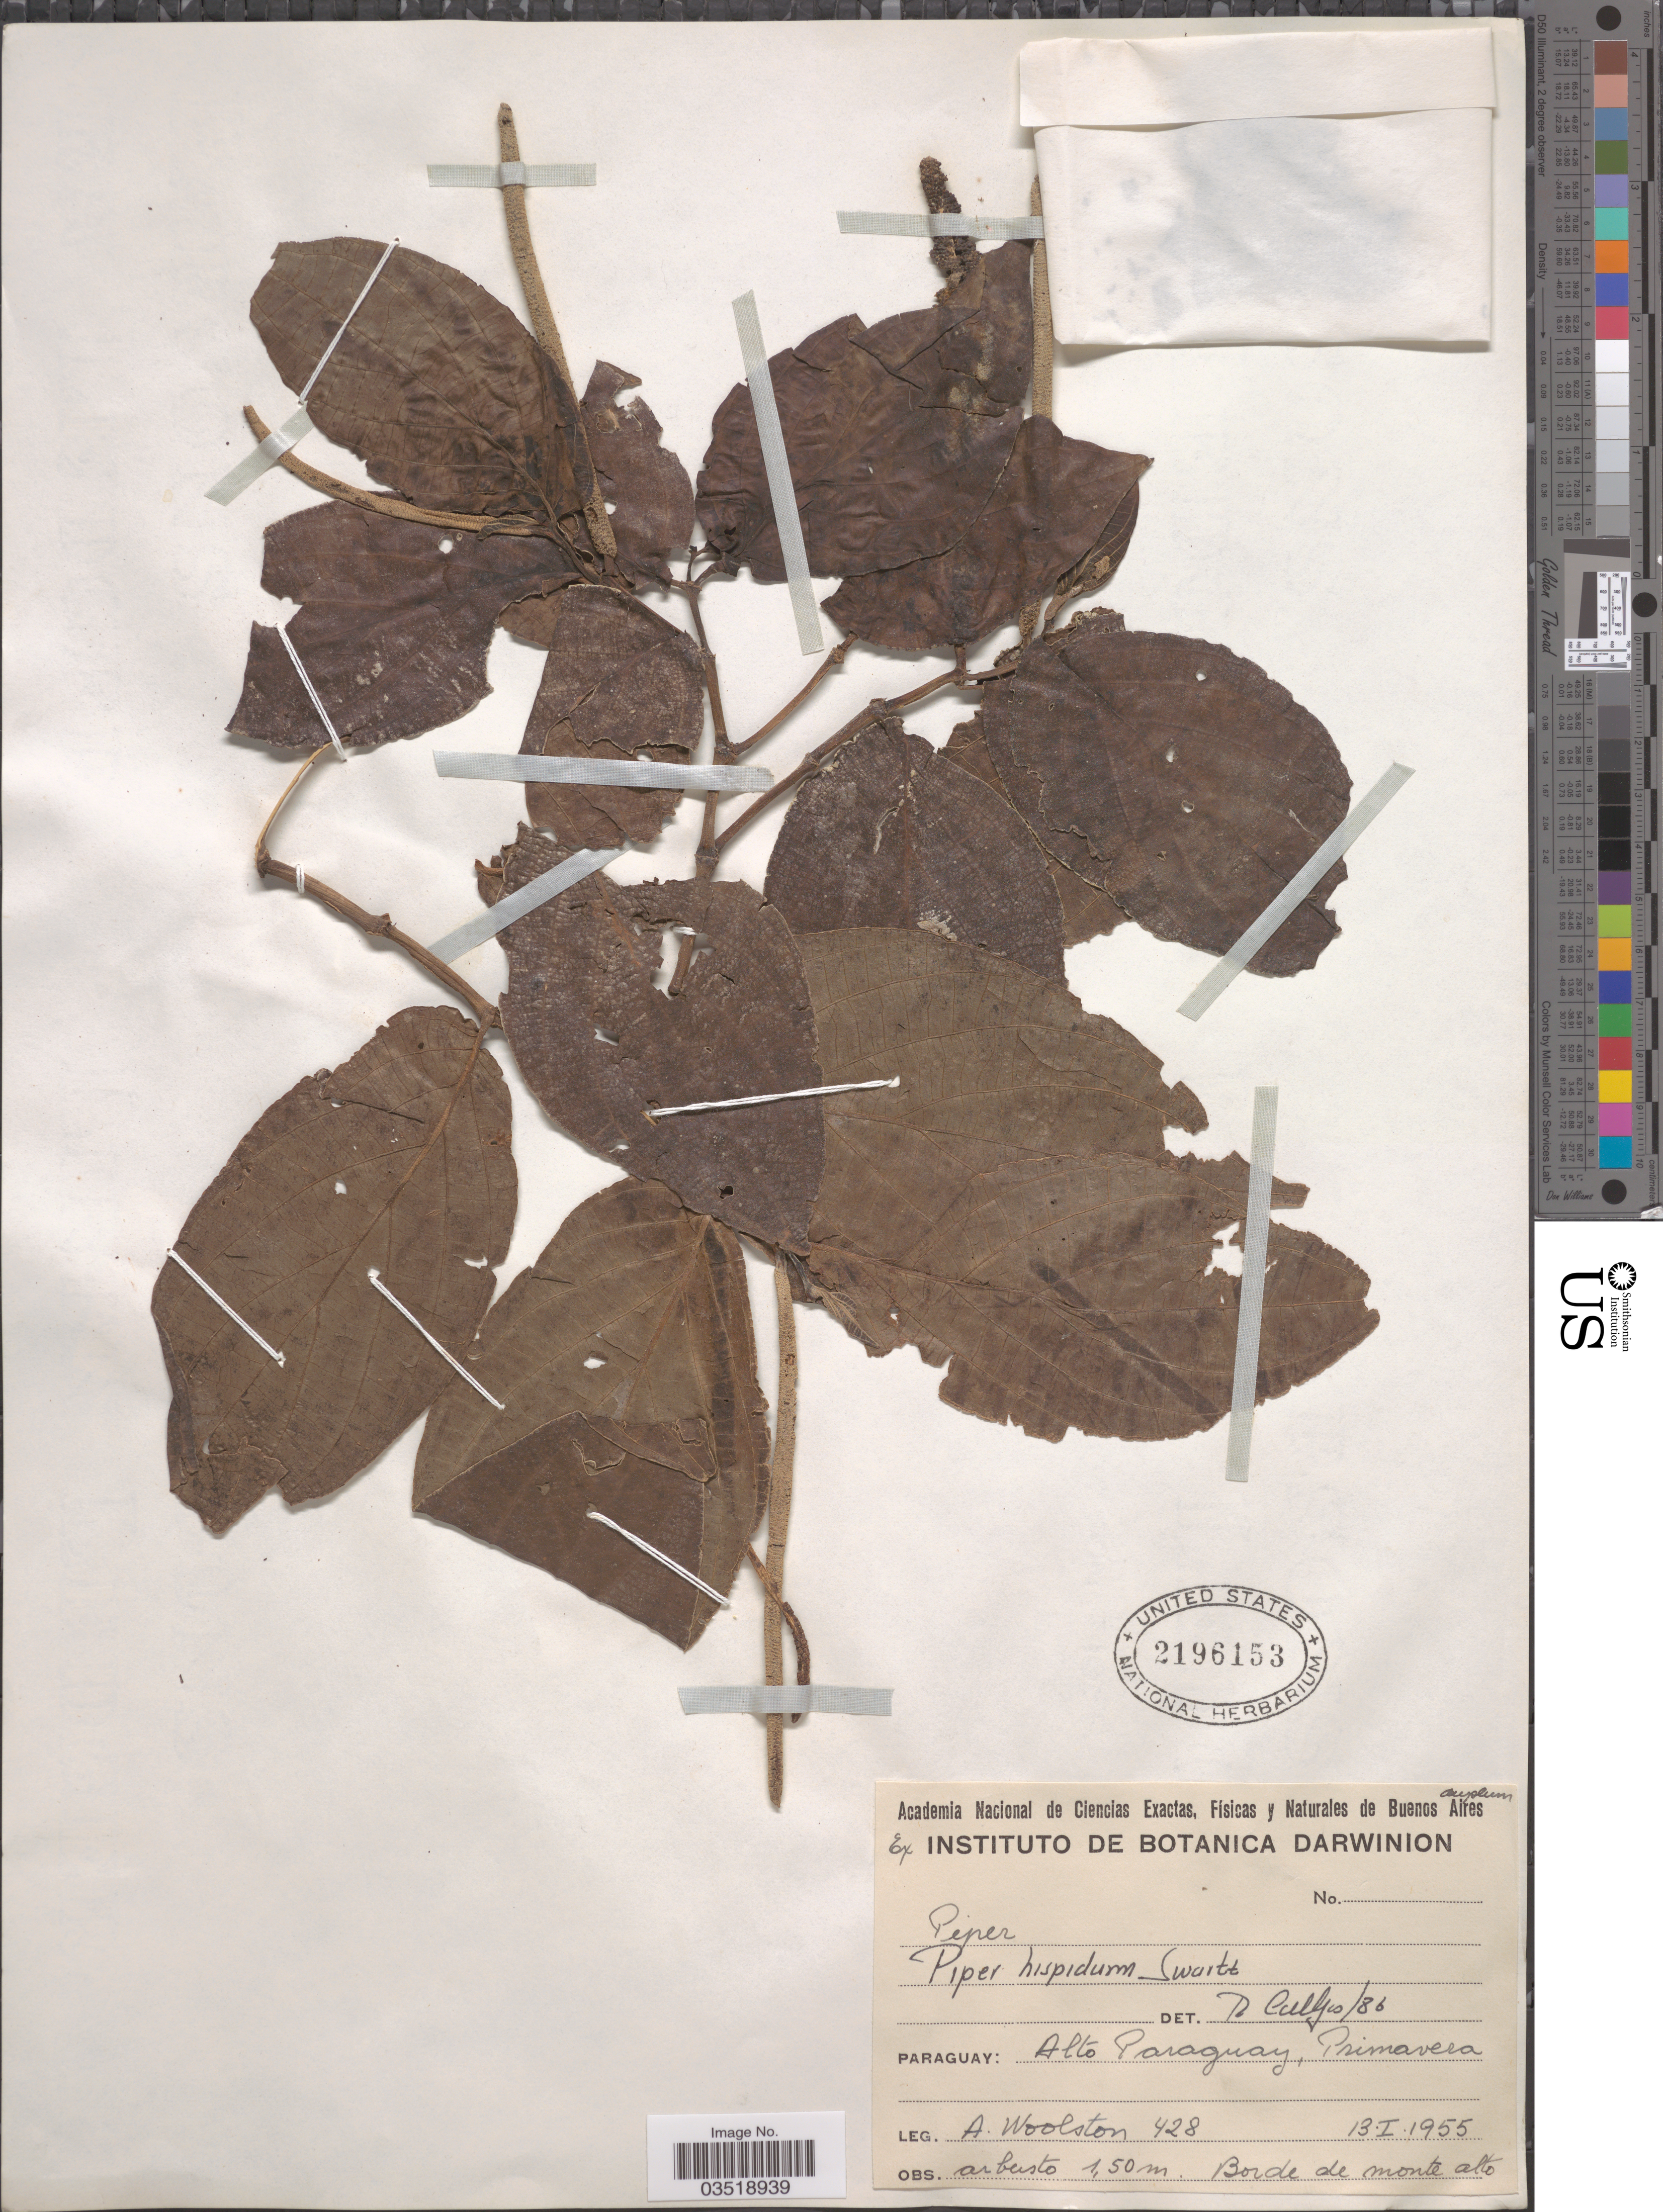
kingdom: Plantae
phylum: Tracheophyta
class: Magnoliopsida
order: Piperales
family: Piperaceae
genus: Piper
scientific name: Piper hispidum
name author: Sw.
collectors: A. Woolston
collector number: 428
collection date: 1955-01-13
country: Paraguay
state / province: Alto Paraguay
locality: Primavera.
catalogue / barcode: US 2196153